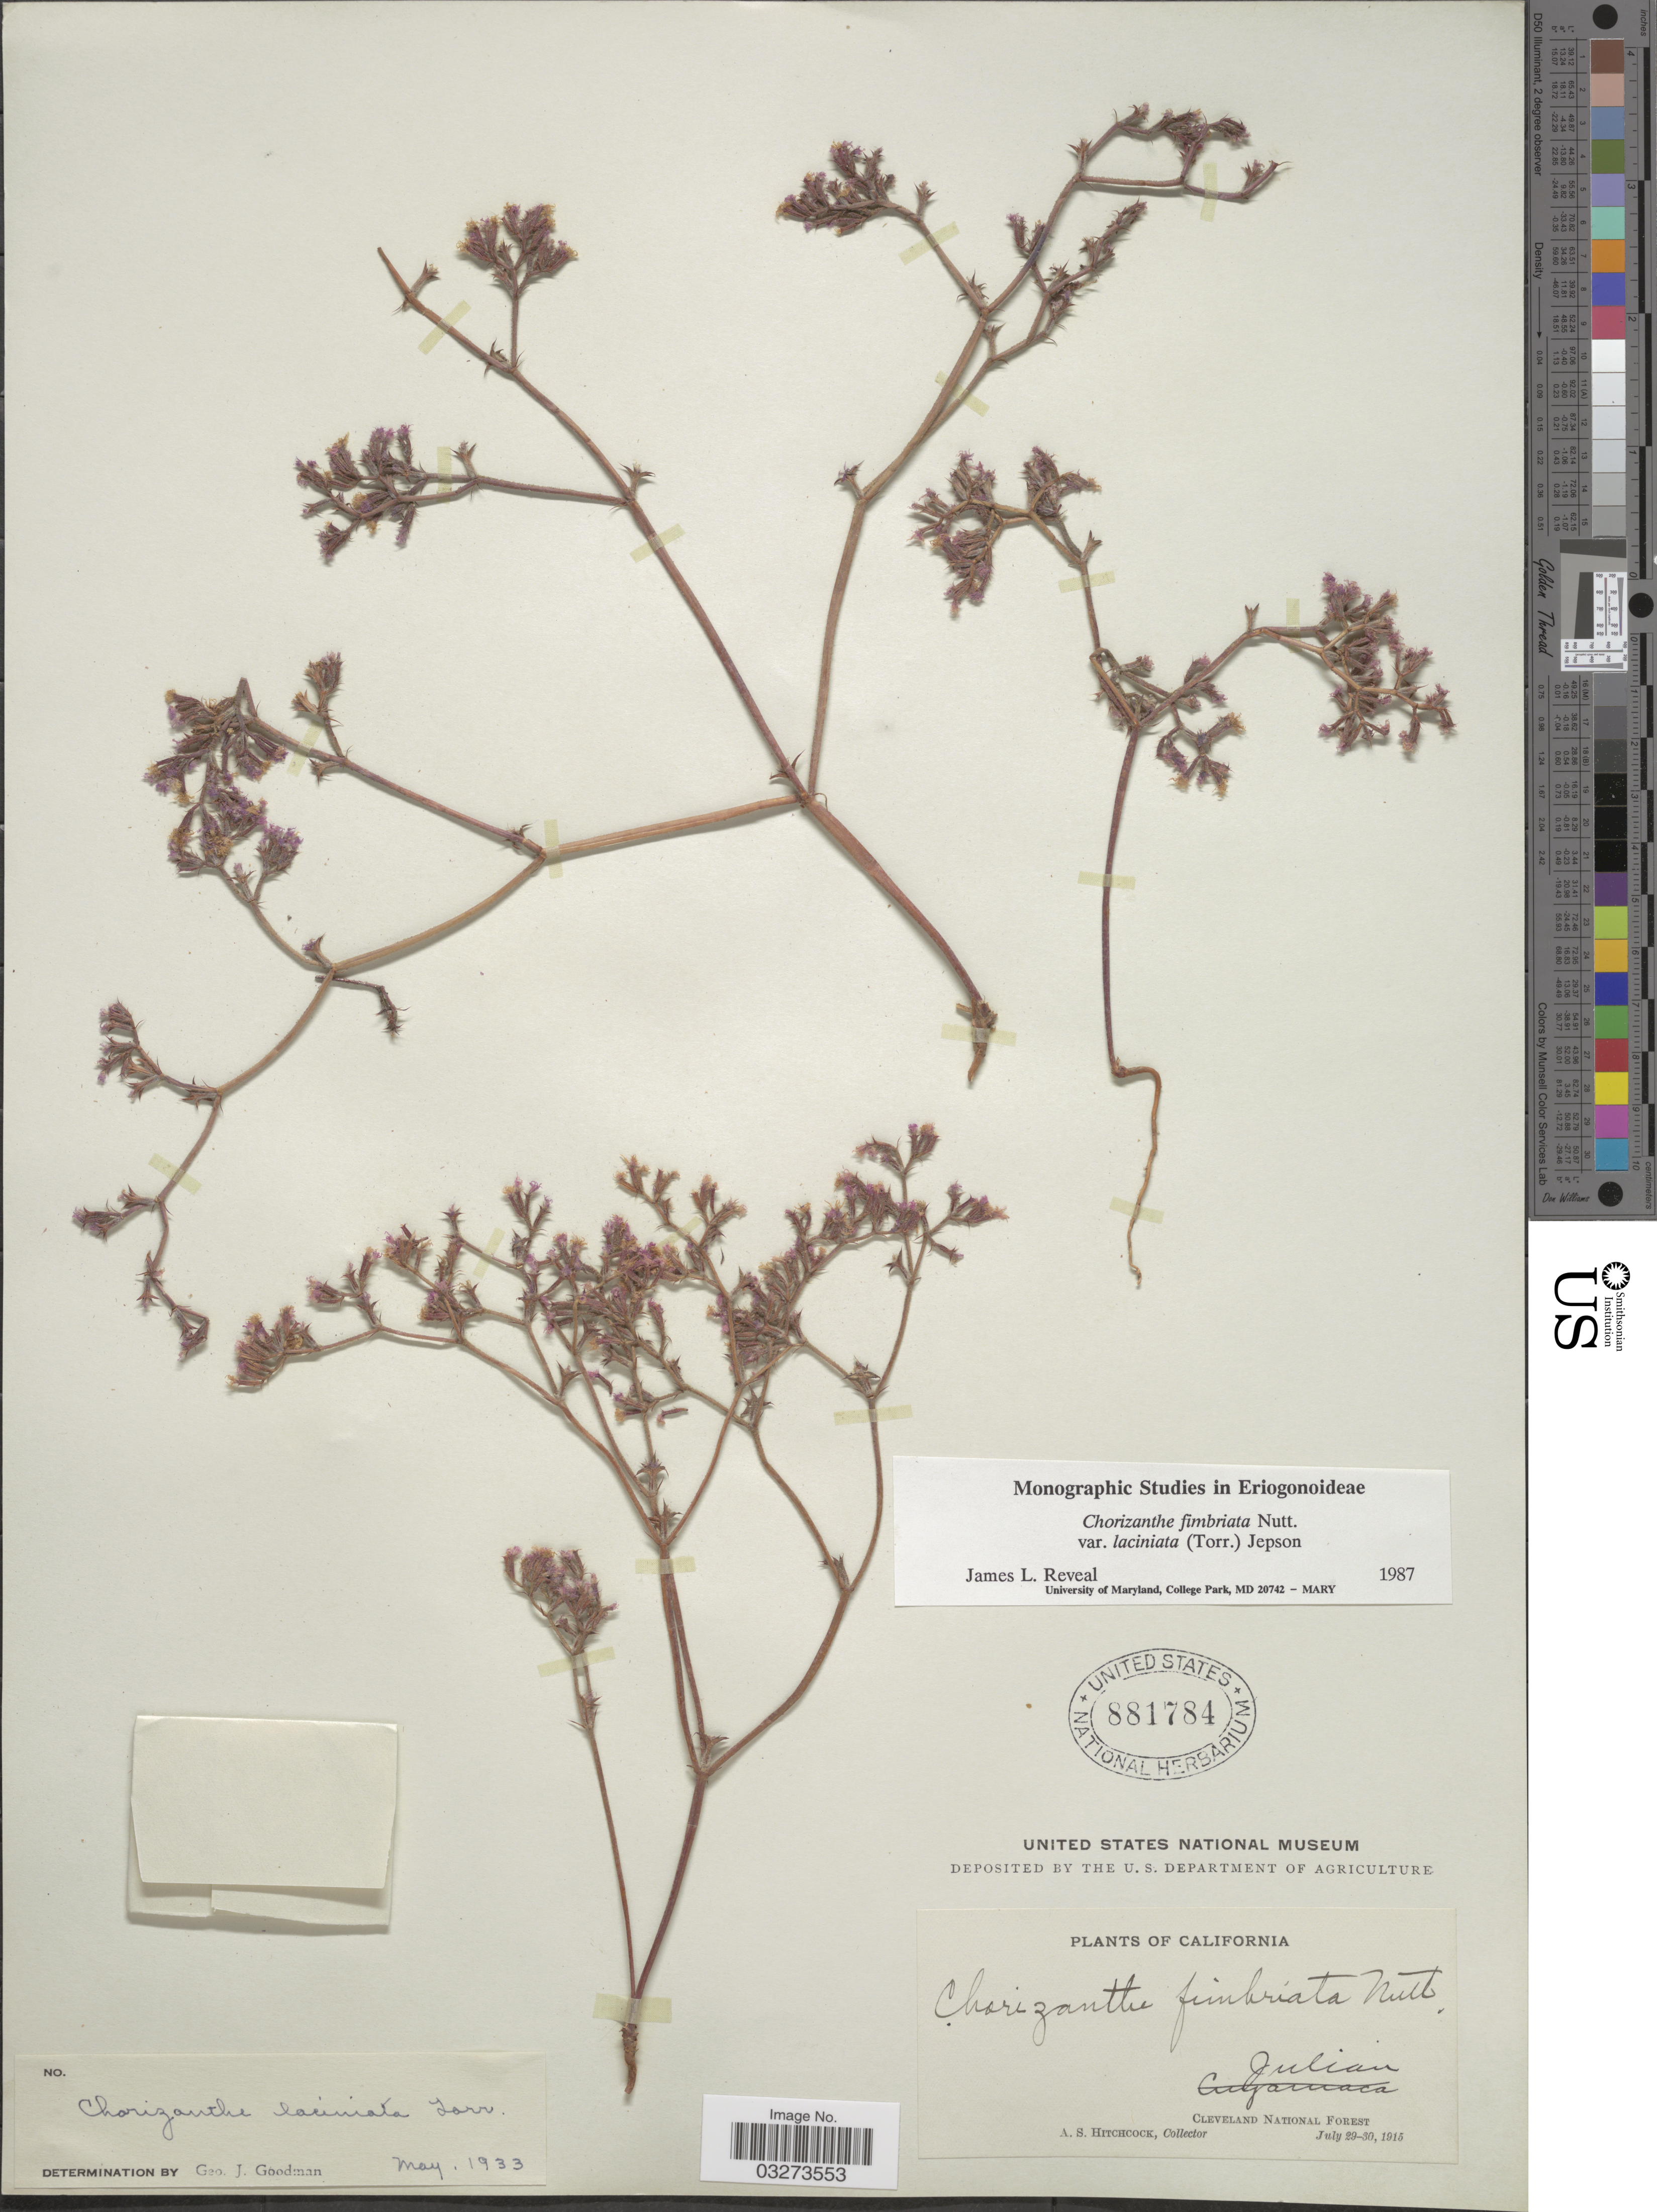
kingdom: Plantae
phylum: Tracheophyta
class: Magnoliopsida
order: Caryophyllales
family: Polygonaceae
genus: Chorizanthe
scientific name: Chorizanthe fimbriata var. laciniata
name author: Nutt.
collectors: A. S. Hitchcock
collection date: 1915-07-29/1915-07-30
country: United States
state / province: California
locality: Julian. Cleveland National Forest.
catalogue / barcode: US 881784